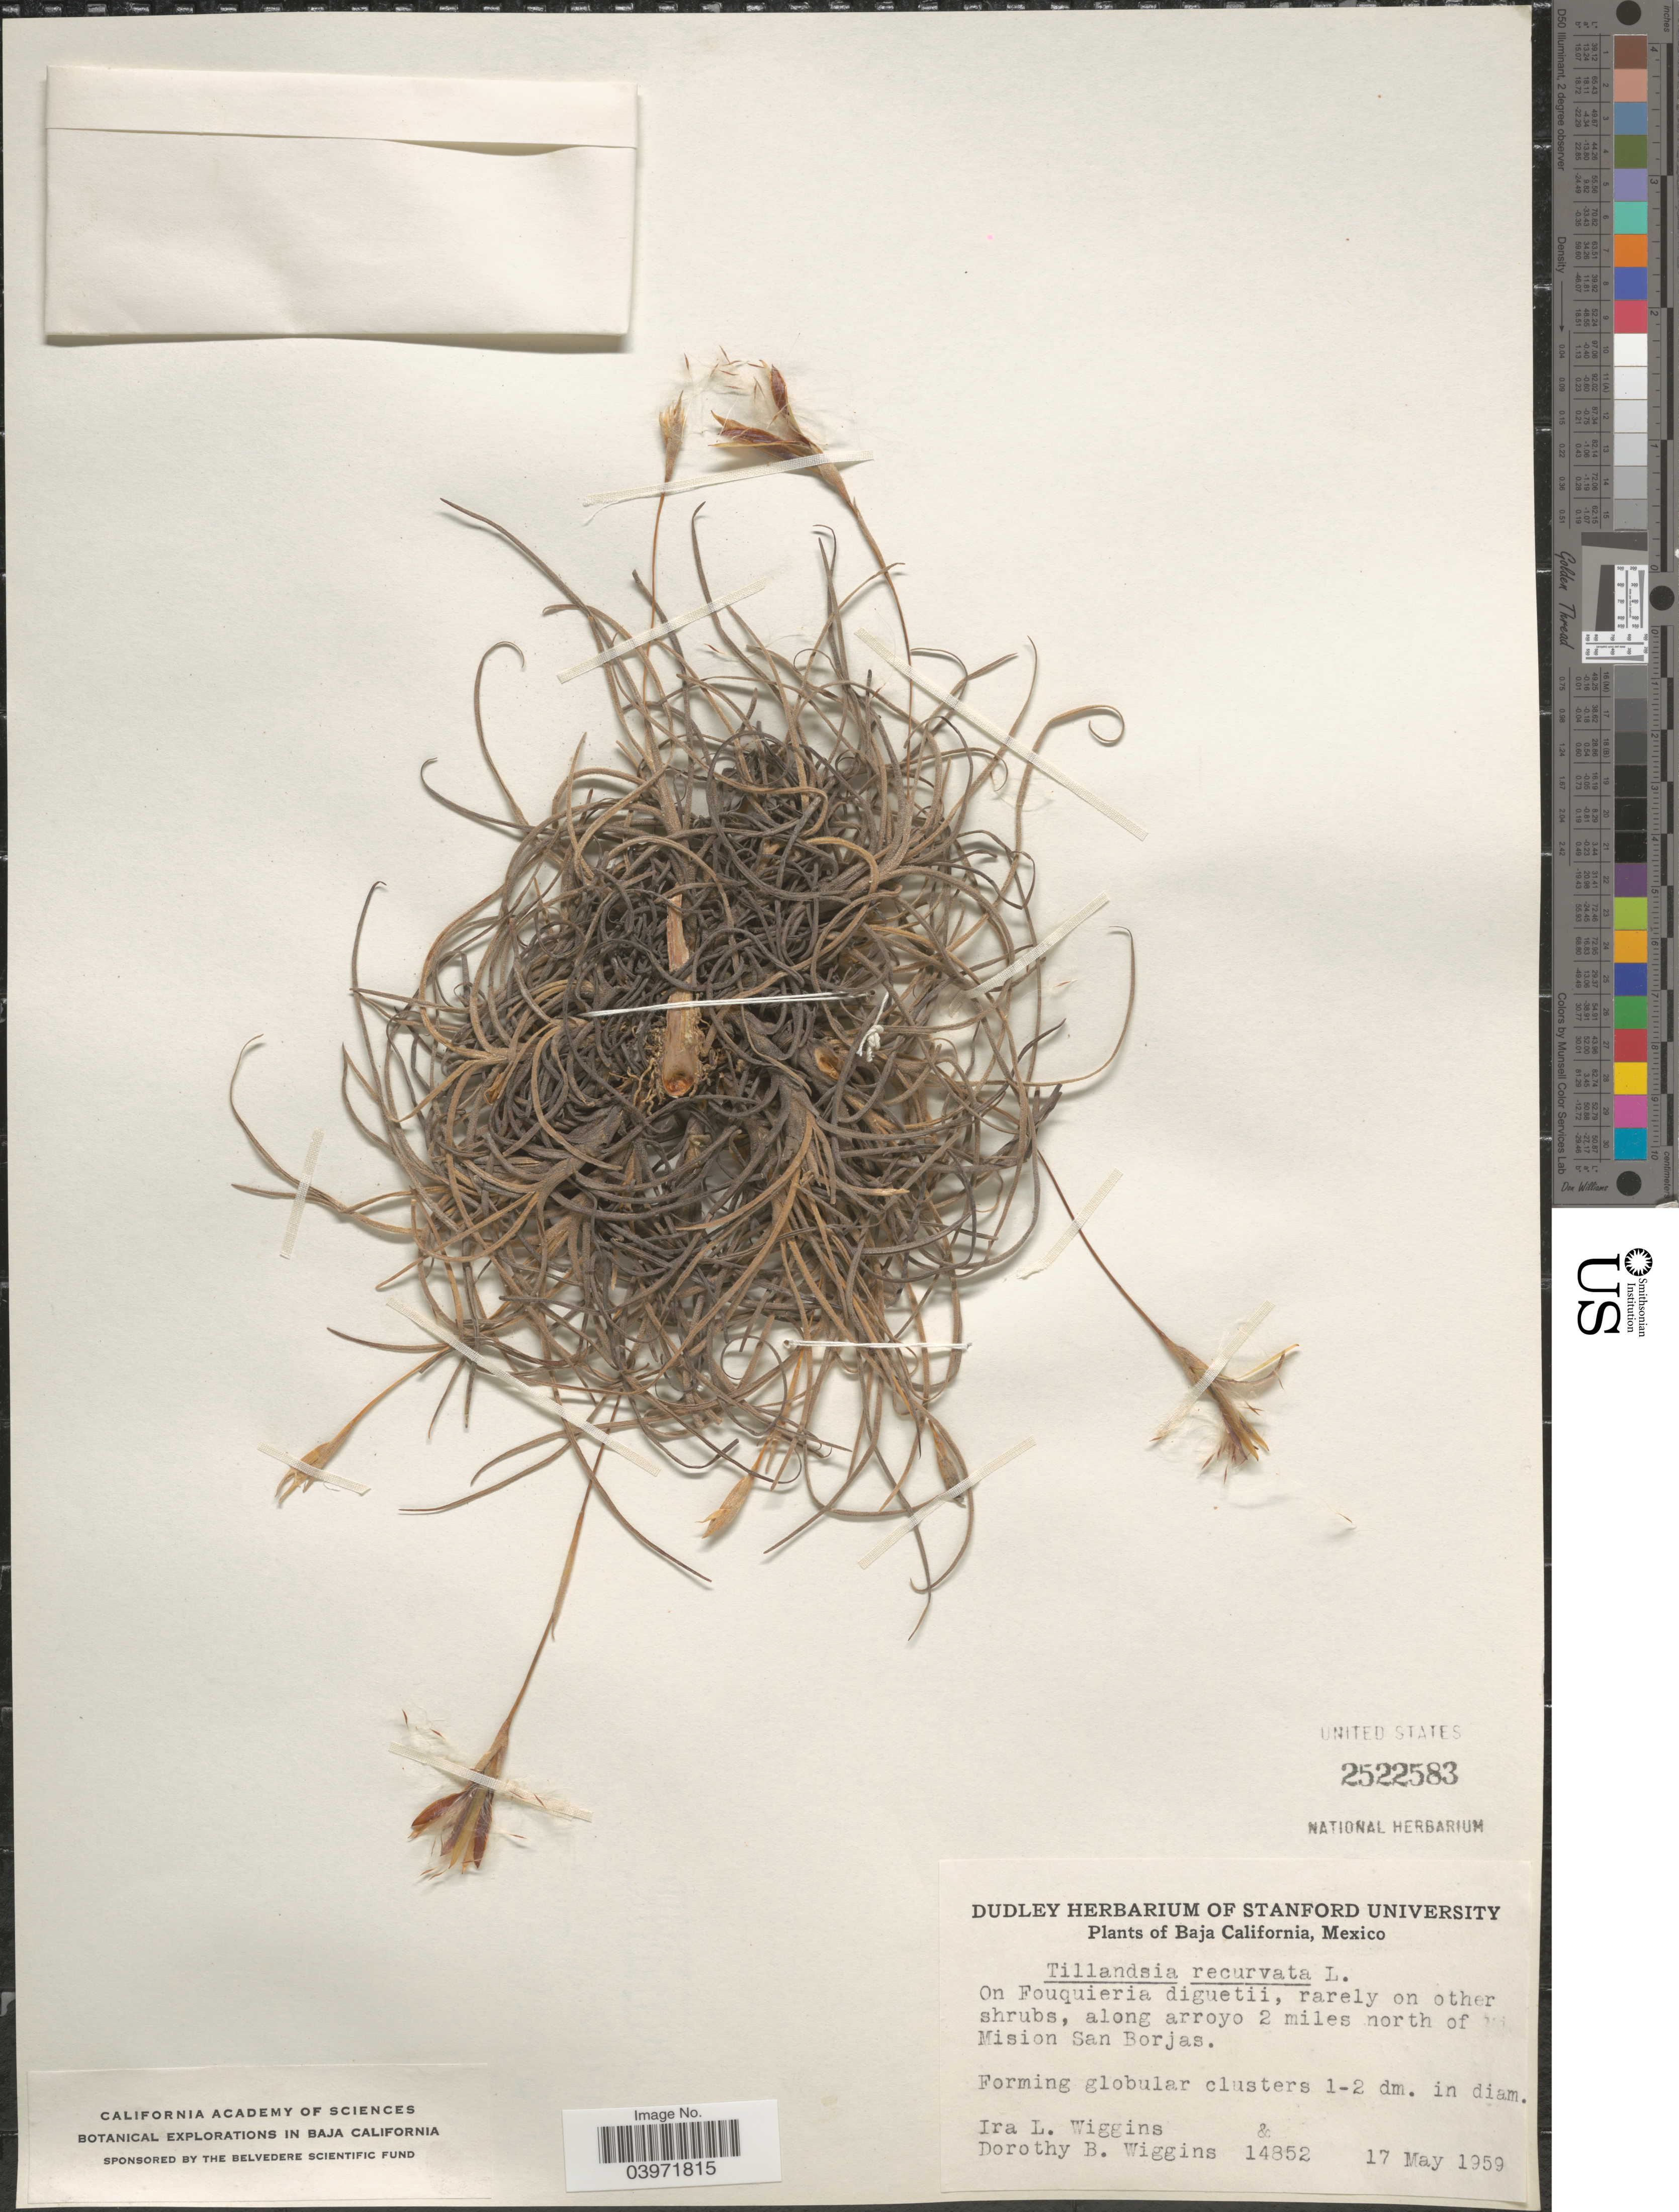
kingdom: Plantae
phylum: Tracheophyta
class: Liliopsida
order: Poales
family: Bromeliaceae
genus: Tillandsia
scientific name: Tillandsia recurvata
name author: L.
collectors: I. L. Wiggins & D. B. Wiggins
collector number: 14852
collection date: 1959-05-17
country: Mexico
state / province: Baja California Norte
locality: Along arroyo 2 miles north of Mision San Borjas.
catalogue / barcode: US 2522583